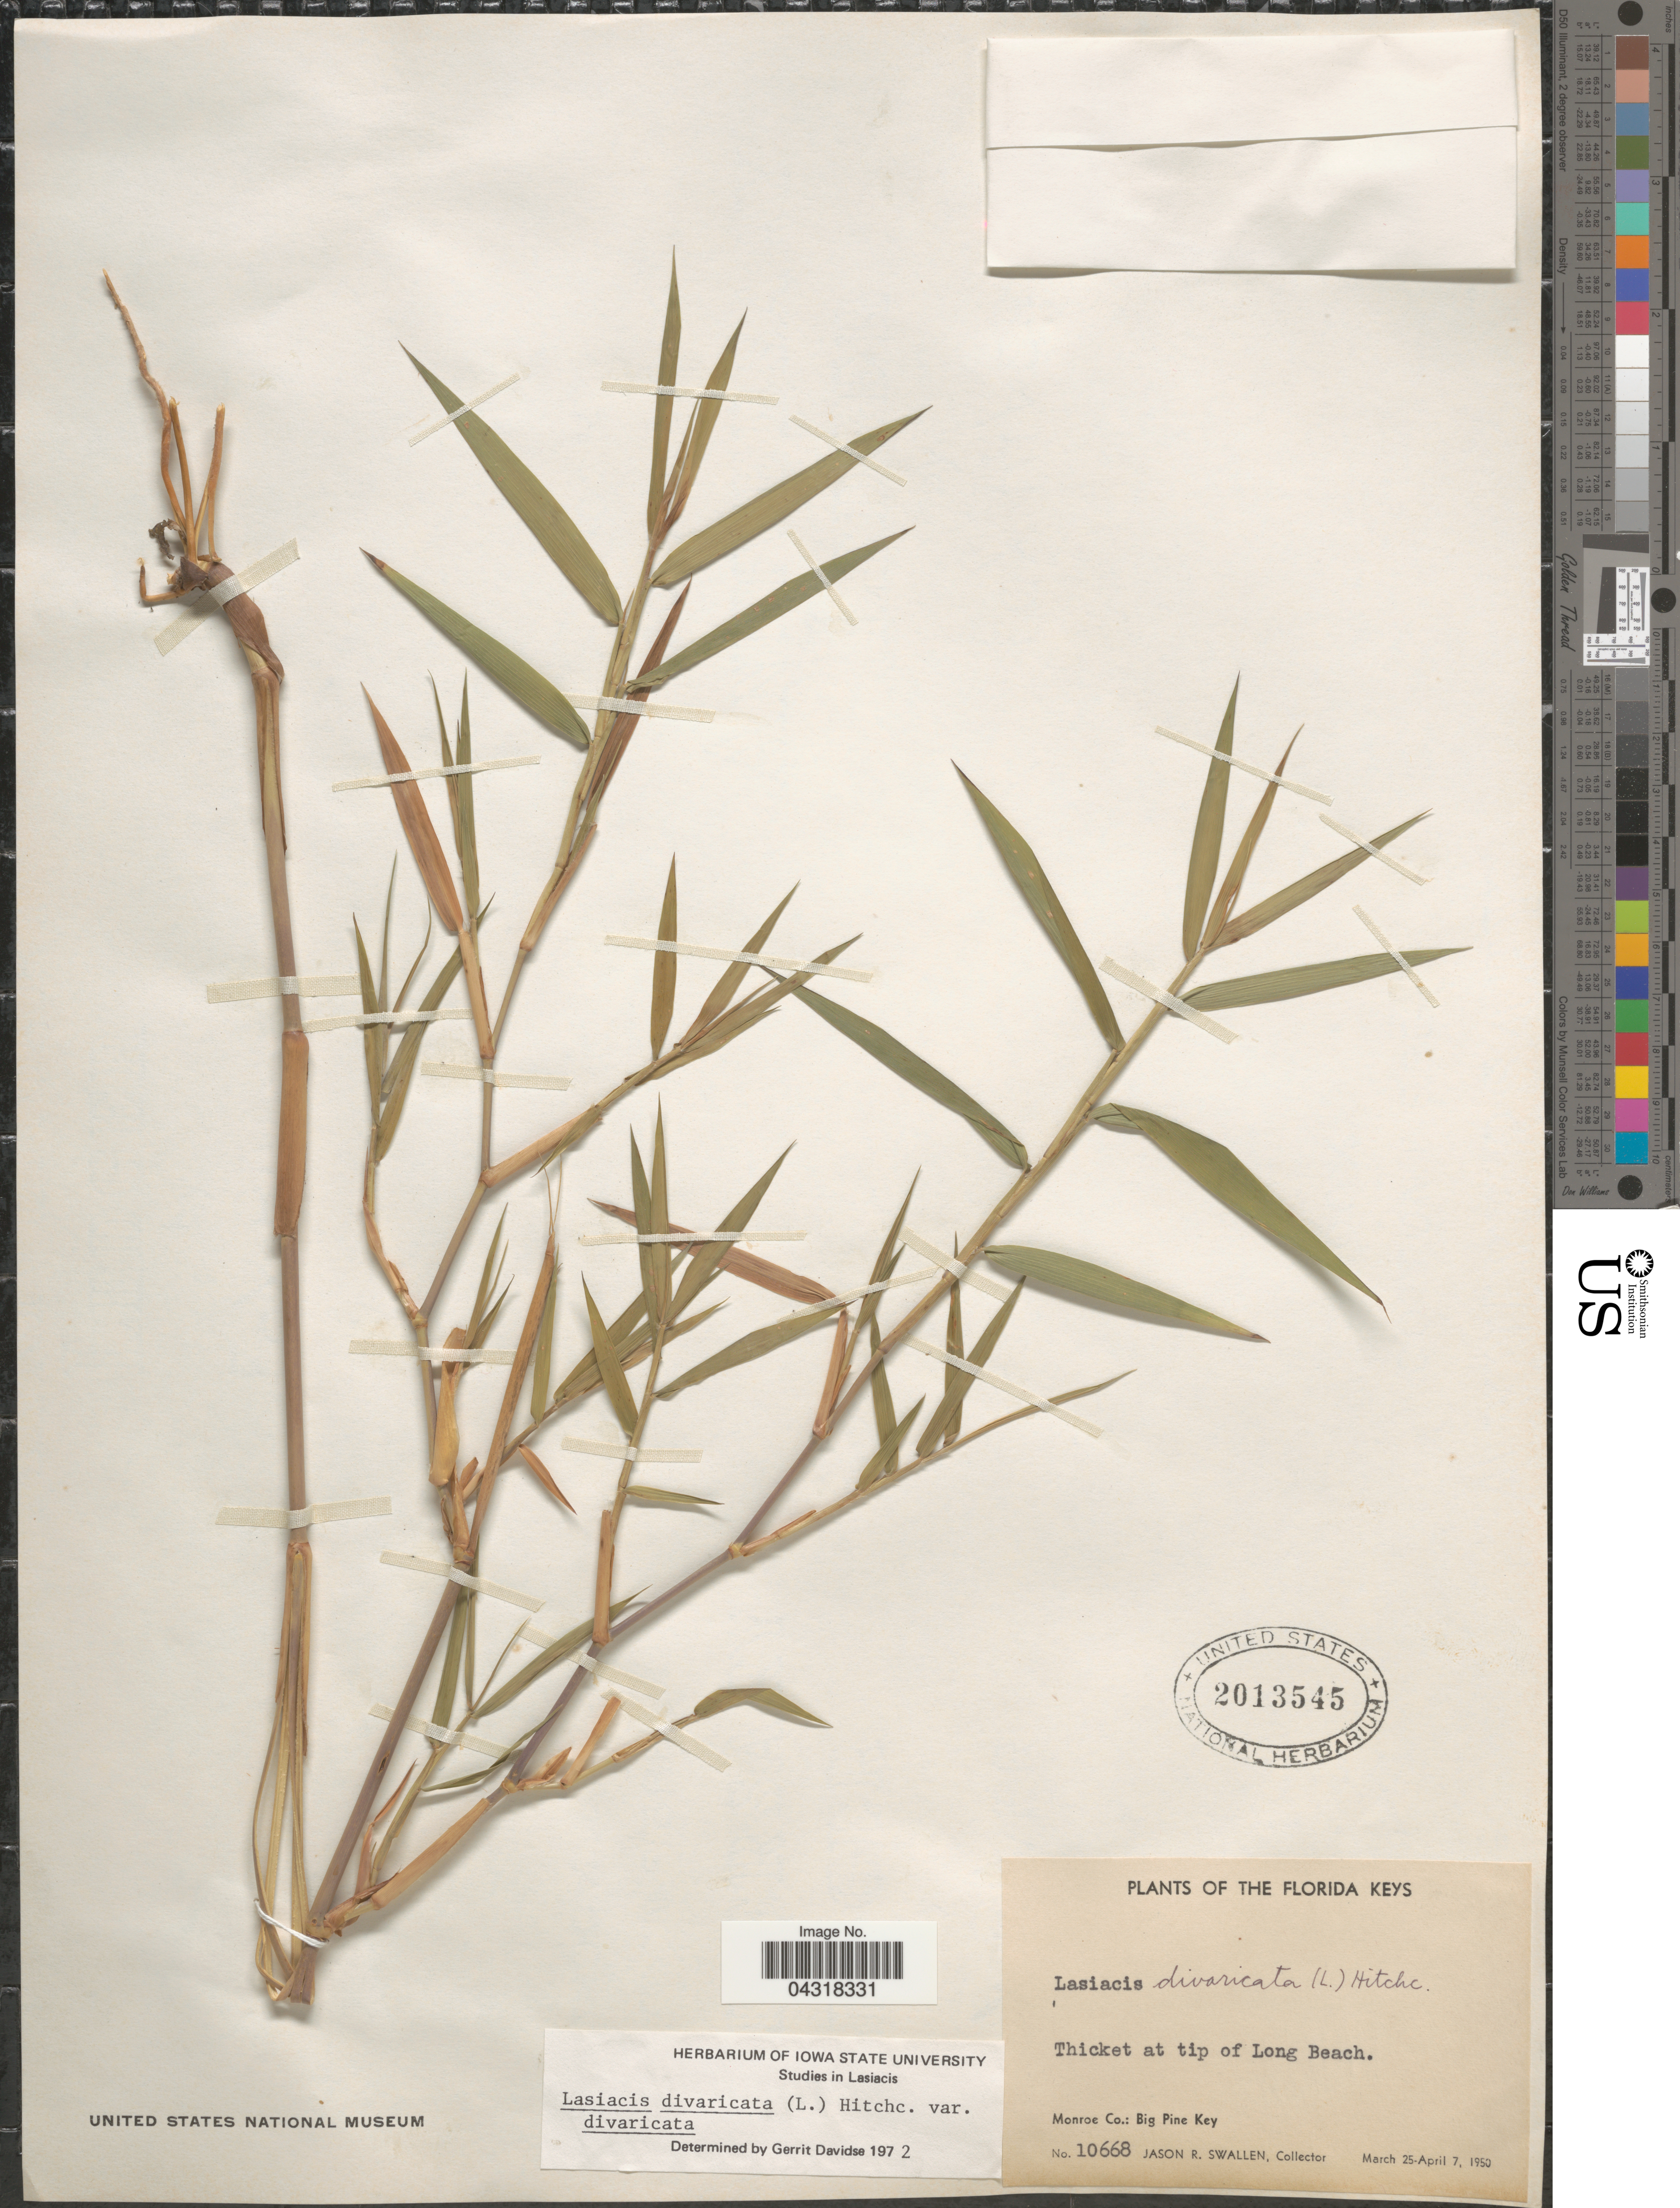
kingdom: Plantae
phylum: Tracheophyta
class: Liliopsida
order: Poales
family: Poaceae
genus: Lasiacis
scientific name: Lasiacis divaricata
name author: (L.) Hitchc.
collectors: J. R. Swallen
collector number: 10668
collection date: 1950-03-25/1950-04-07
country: United States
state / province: Florida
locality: The Florida Keys. Thicket at tip of Long Beach. Monroe Co.: Big Pine Key.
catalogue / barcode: US 2013545